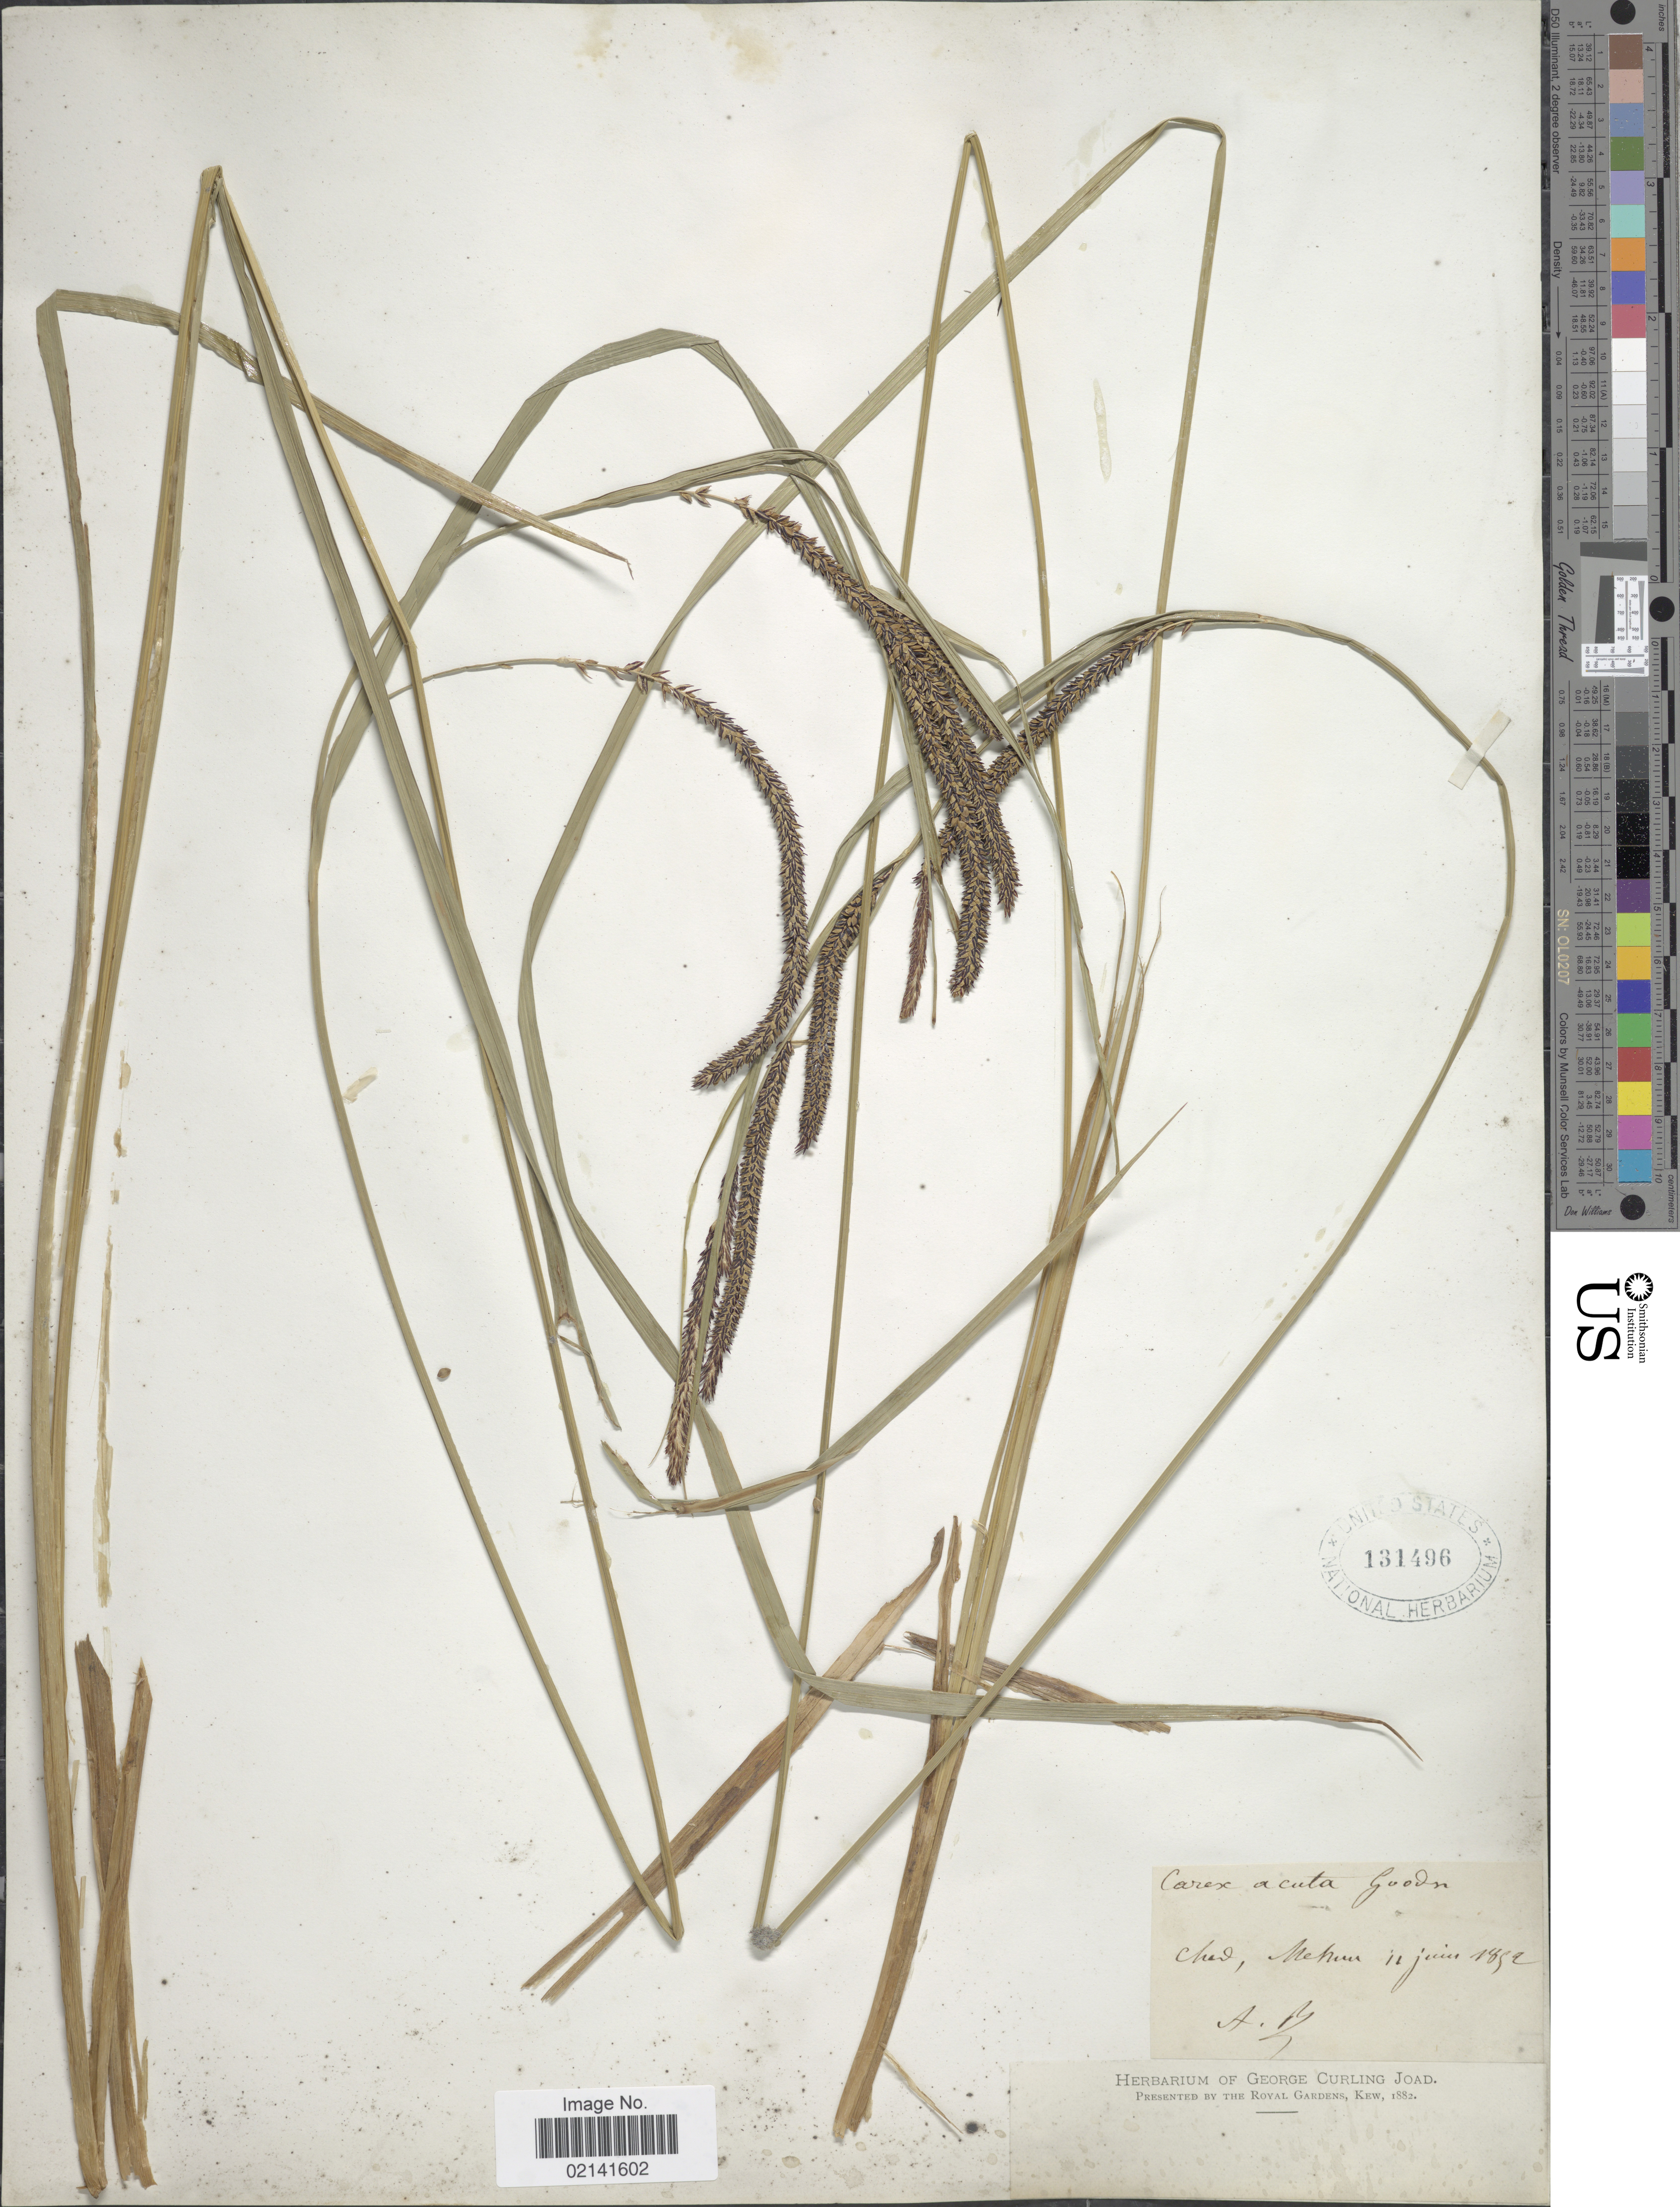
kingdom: Plantae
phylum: Tracheophyta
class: Liliopsida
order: Poales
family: Cyperaceae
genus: Carex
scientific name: Carex acuta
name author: L.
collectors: A. T.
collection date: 1892-06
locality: Chev. Mehu [interpreted]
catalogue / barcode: US 131496